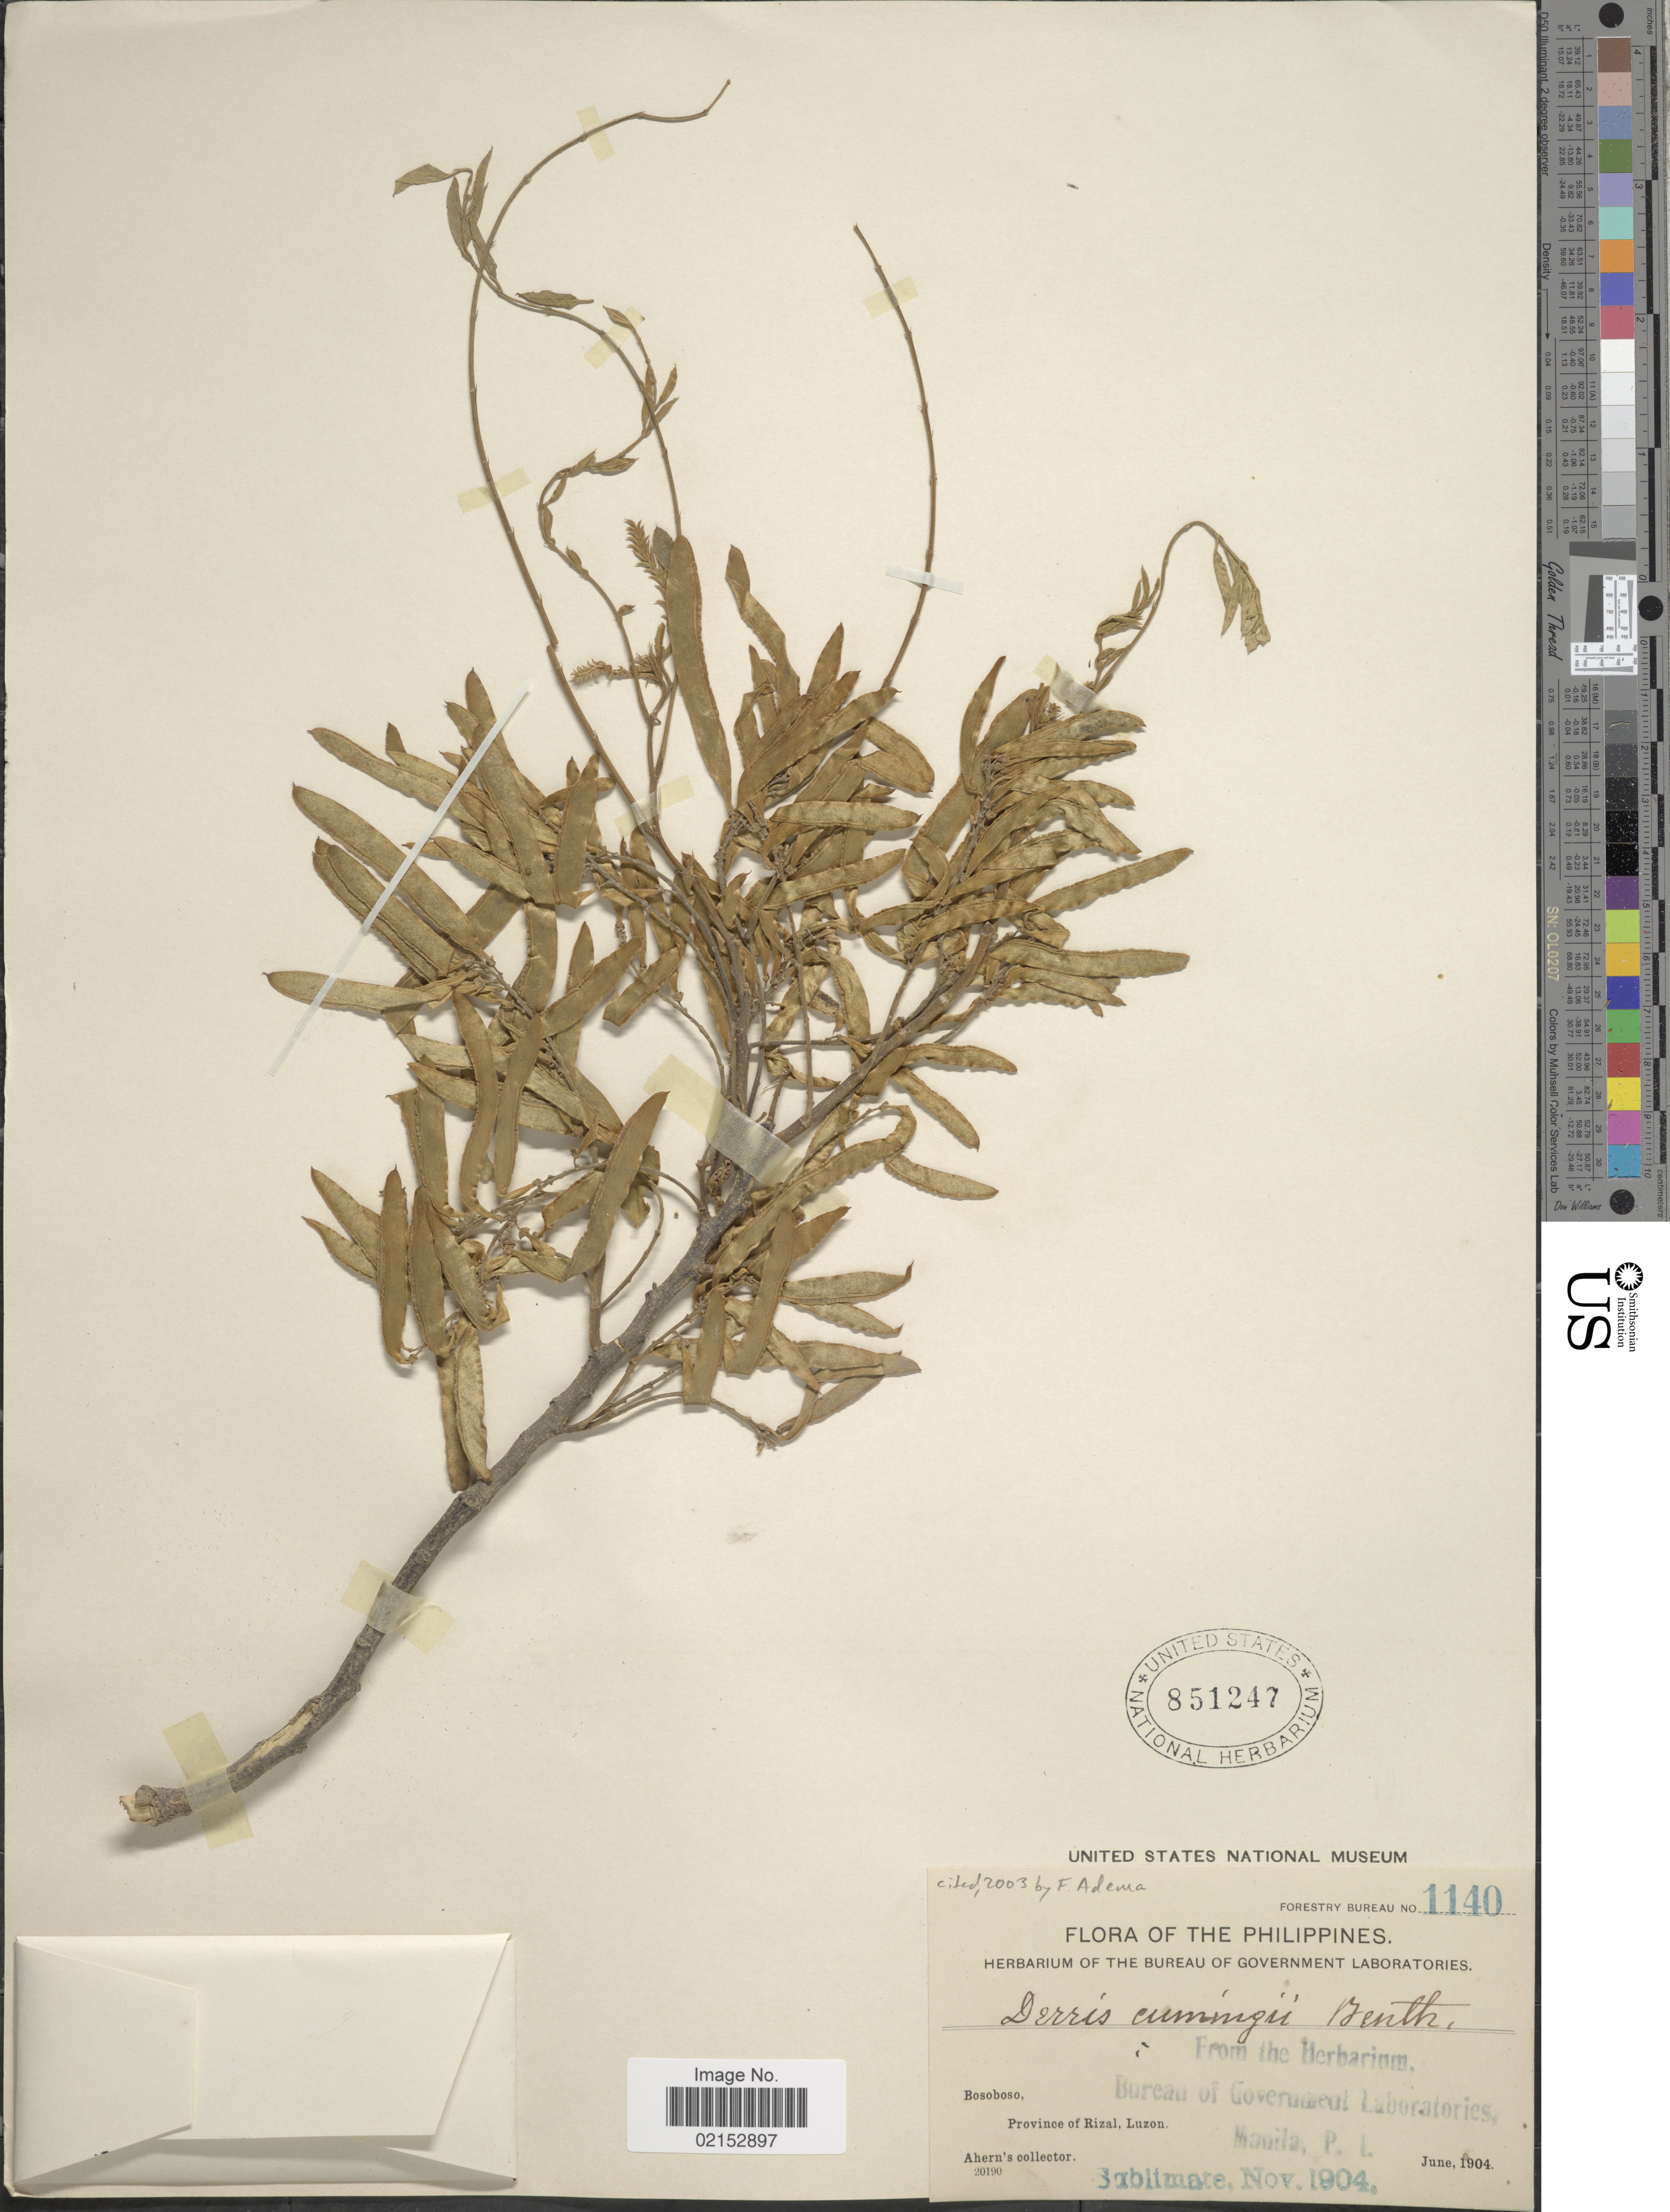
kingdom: Plantae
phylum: Tracheophyta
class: Magnoliopsida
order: Fabales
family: Fabaceae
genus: Brachypterum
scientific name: Brachypterum cumingii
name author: (Benth.) Adema & Sirich.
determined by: Strong, Mark T., (BOT), Smithsonian Institution - National Museum of Natural History (UNITED STATES)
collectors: Ahern's collector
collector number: Forestry Bureau 1140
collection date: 1904-06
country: Philippines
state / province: Calabarzon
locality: Bosoboso, Province of Rizal, Luzon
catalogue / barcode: US 851247